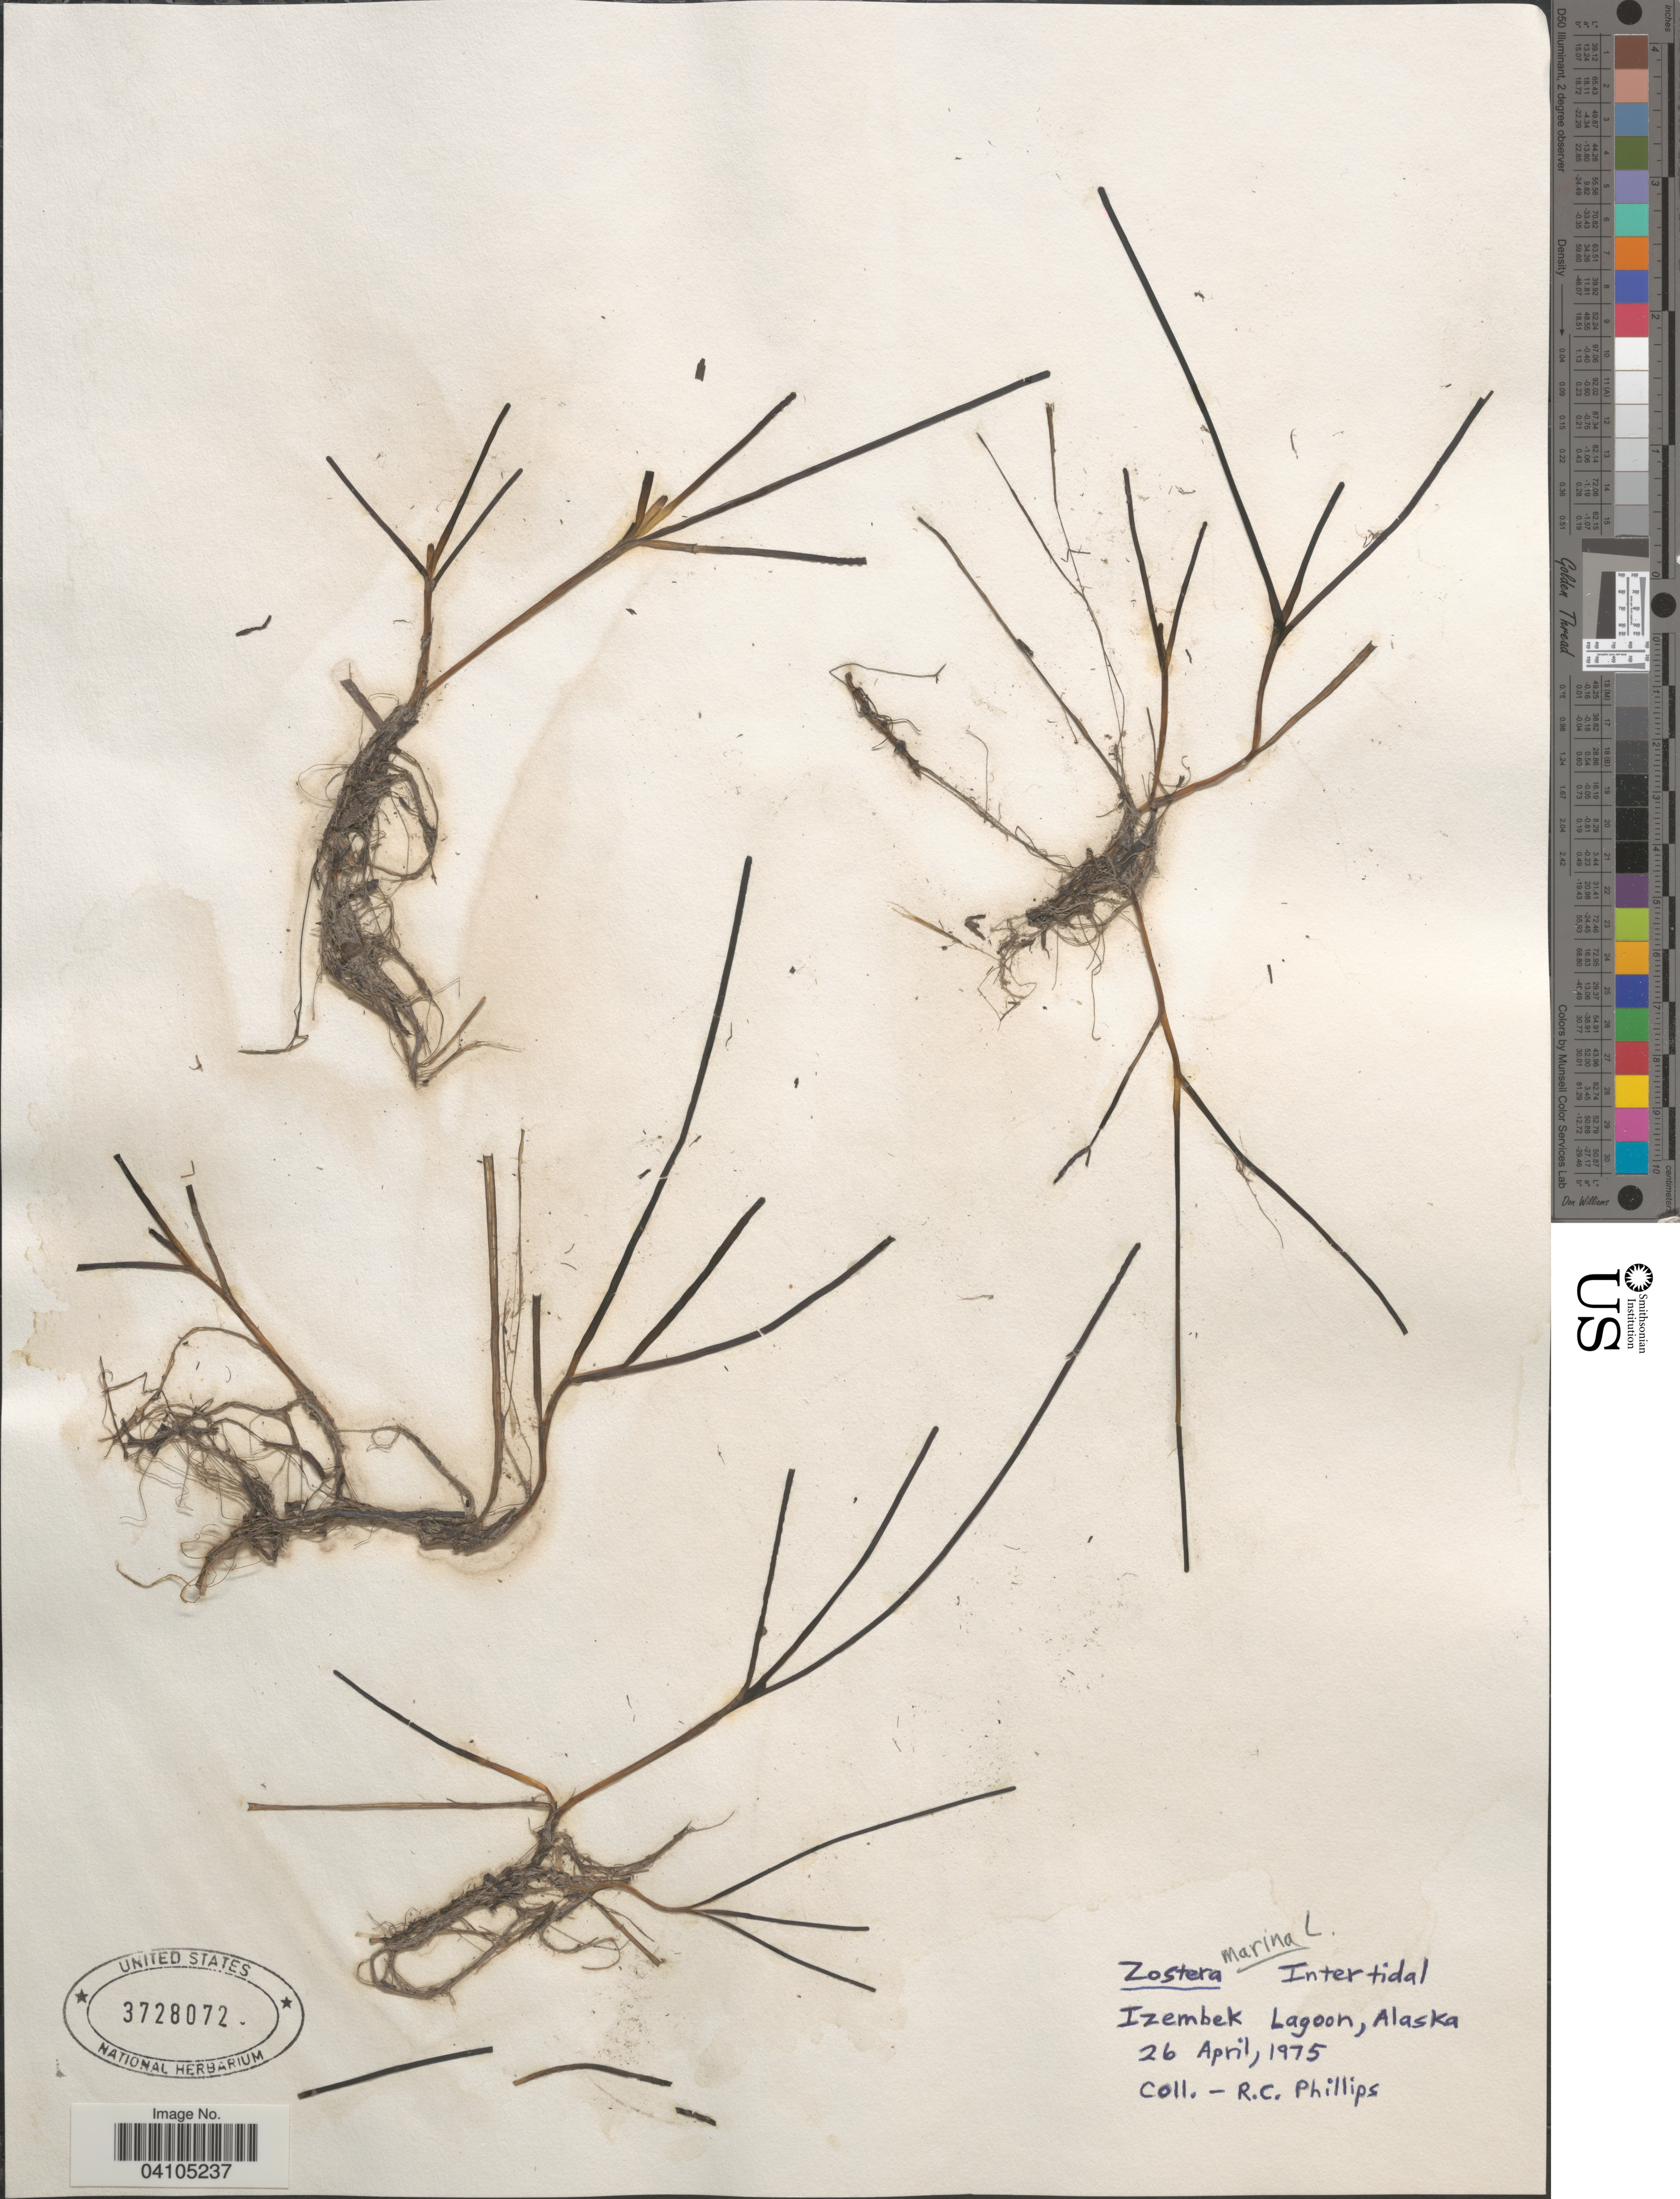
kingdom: Plantae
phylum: Tracheophyta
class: Liliopsida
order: Alismatales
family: Zosteraceae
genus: Zostera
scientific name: Zostera marina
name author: L.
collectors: R. C. Phillips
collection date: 1975-04-26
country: United States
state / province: Alaska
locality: Izembek Lagoon.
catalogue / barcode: US 3728072